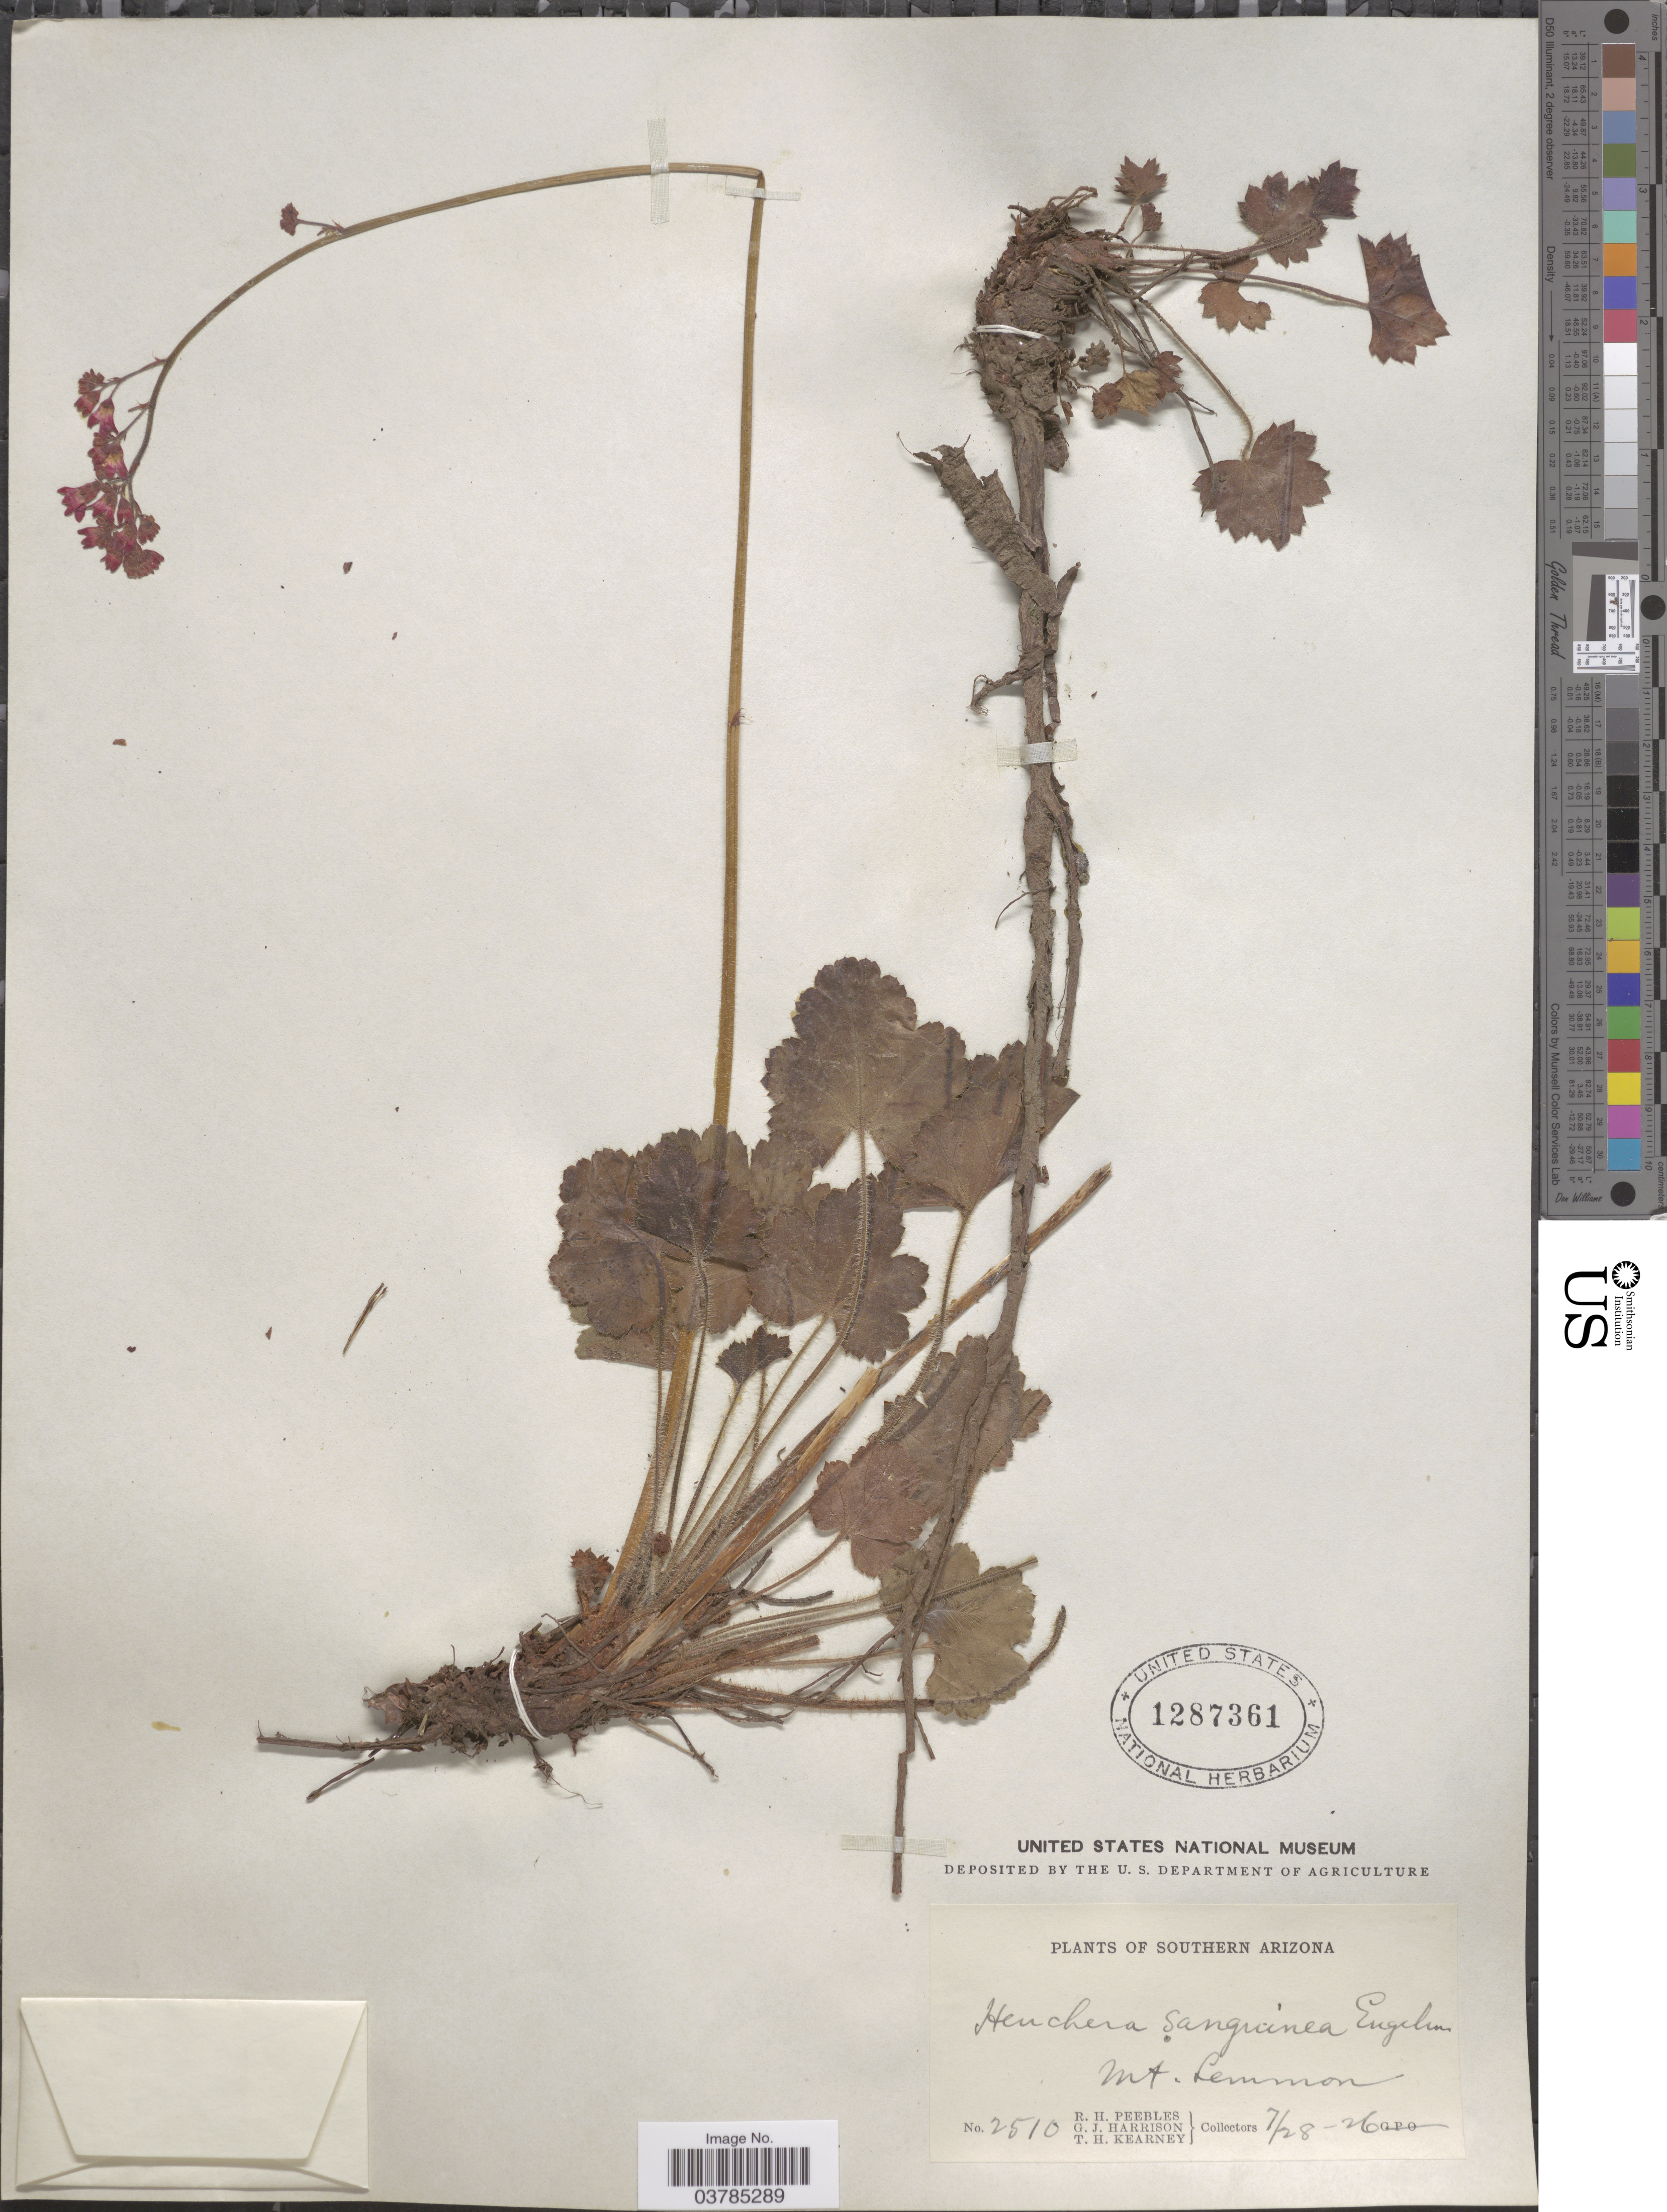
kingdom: Plantae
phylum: Tracheophyta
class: Magnoliopsida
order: Saxifragales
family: Saxifragaceae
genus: Heuchera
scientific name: Heuchera sanguinea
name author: Engelm.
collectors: R. H. Peebles, G. J. Harrison & T. H. Kearney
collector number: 2510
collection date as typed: Transcribed d/m/y: 28/7/26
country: United States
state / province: Arizona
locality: Southern Arizona. Mt. Lemmon.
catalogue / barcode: US 1287361